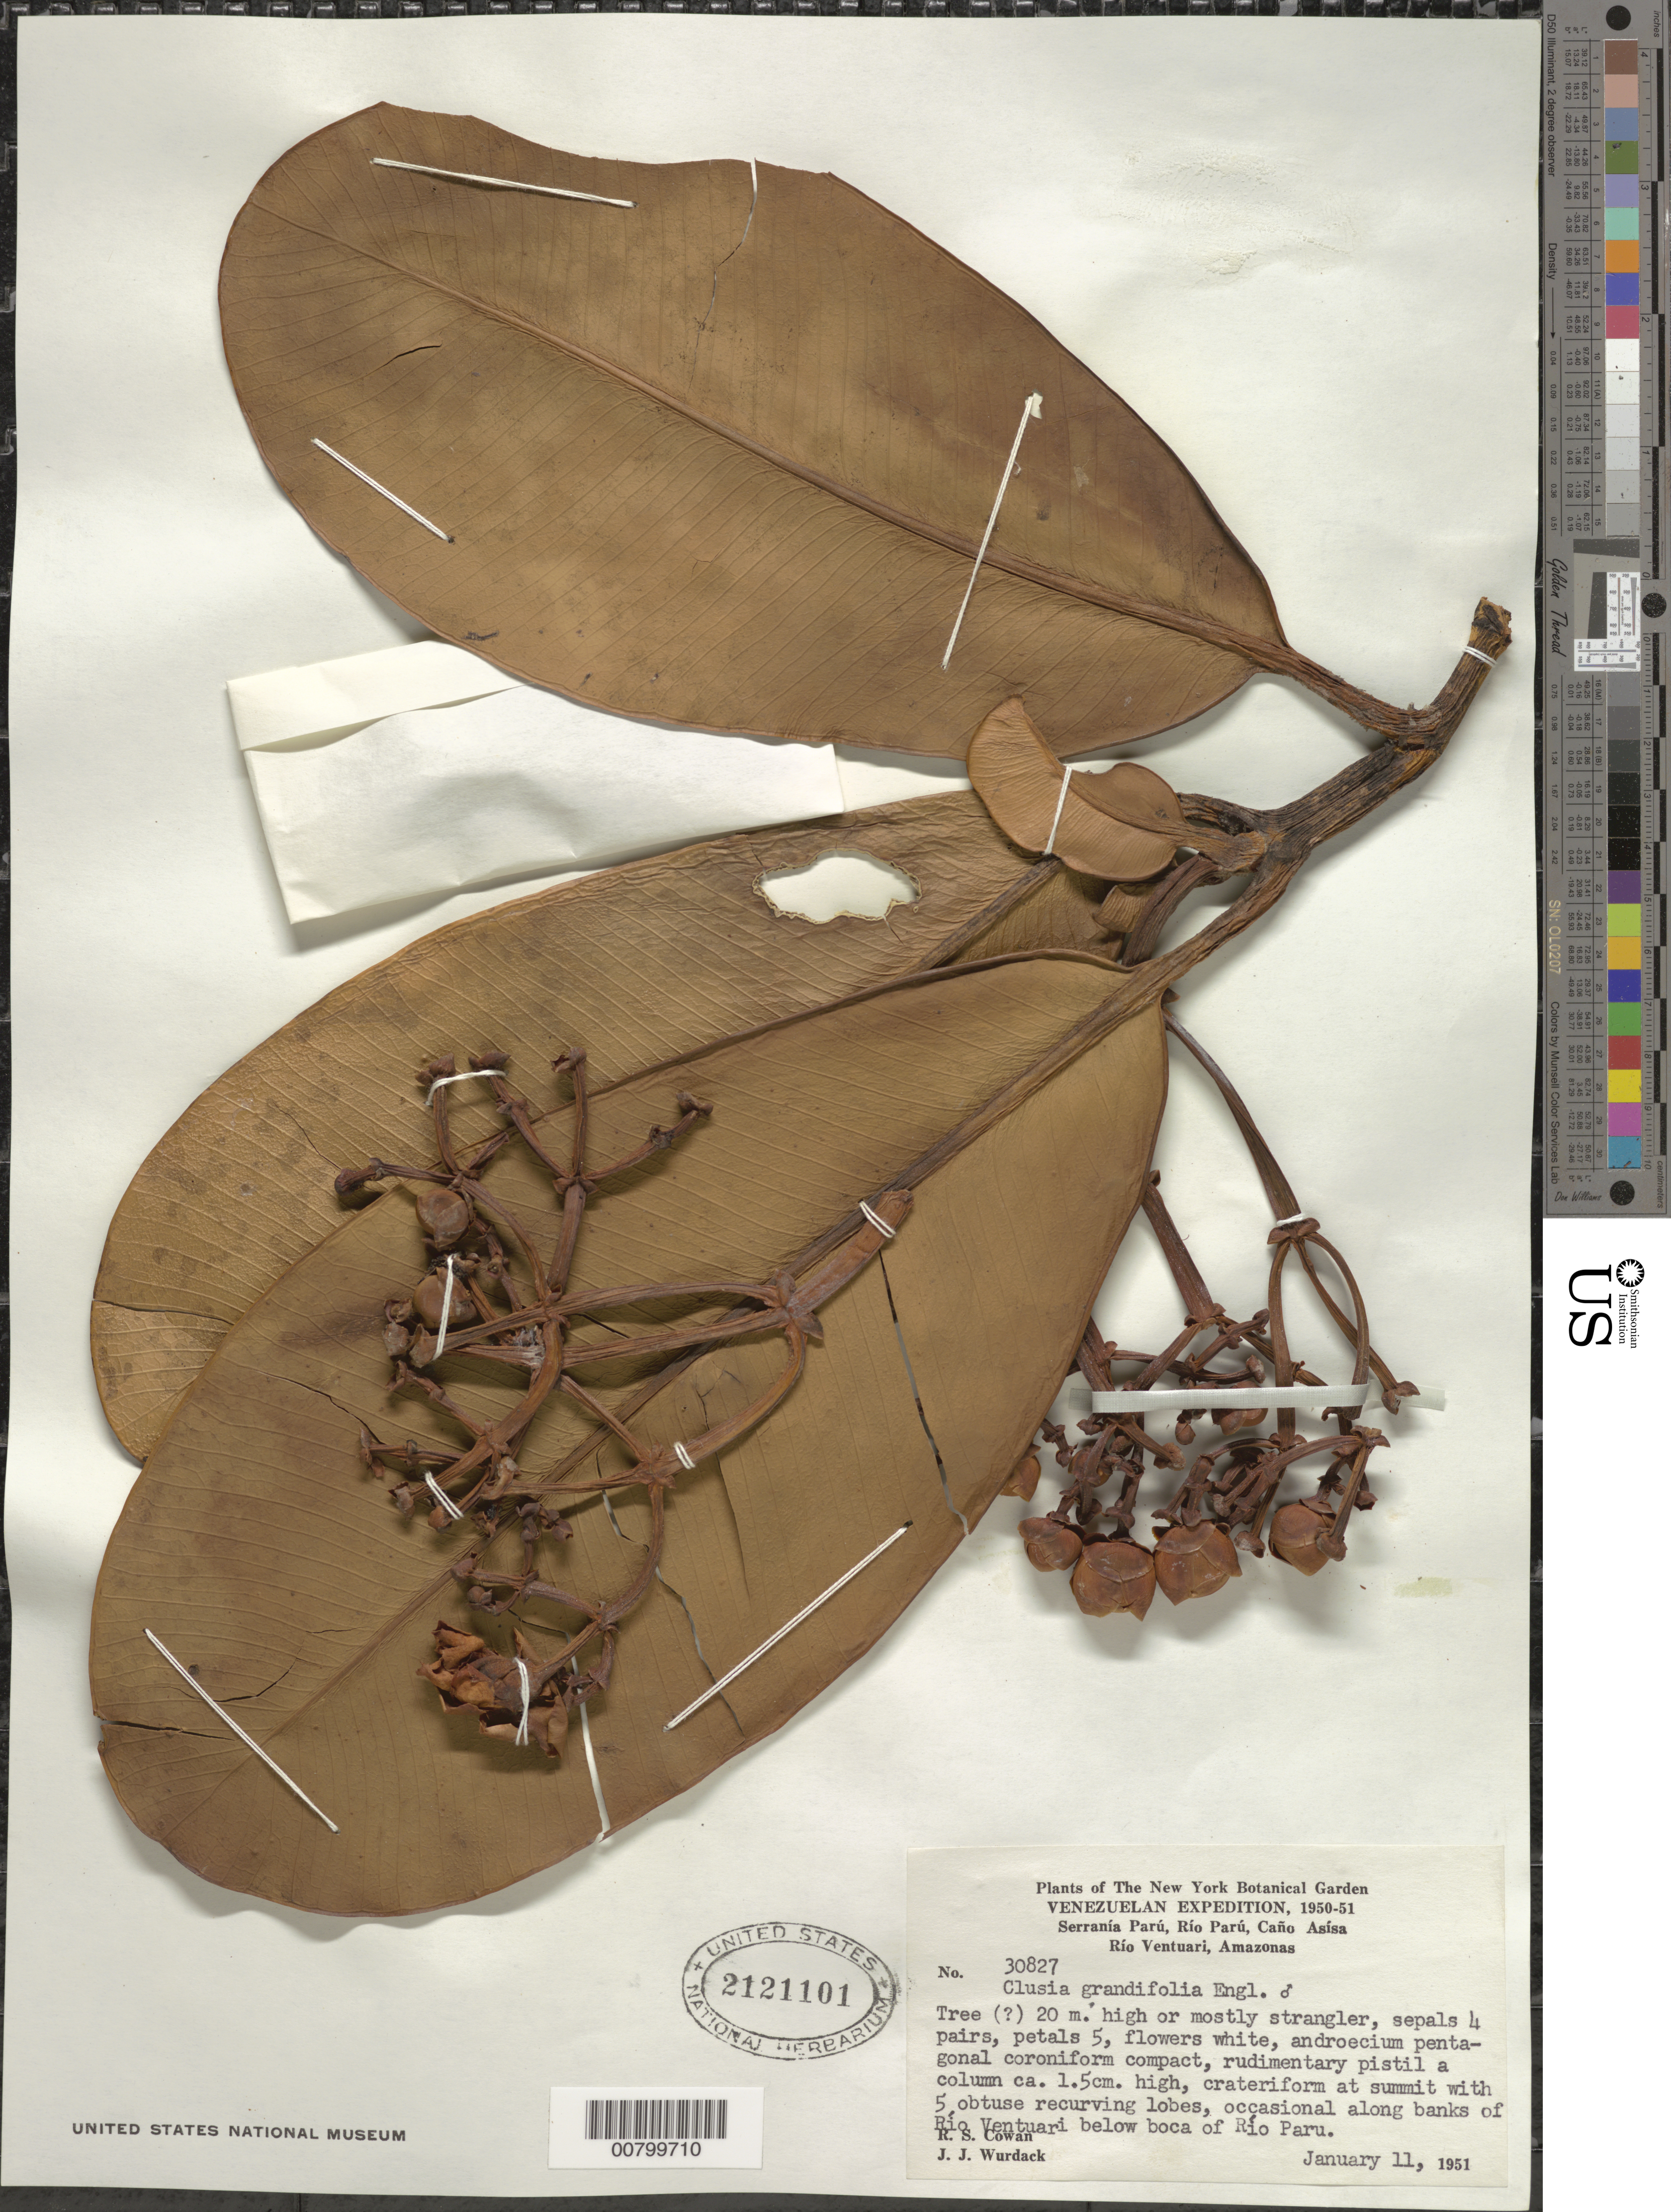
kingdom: Plantae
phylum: Tracheophyta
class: Magnoliopsida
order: Malpighiales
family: Clusiaceae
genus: Clusia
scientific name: Clusia grandifolia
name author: Engl.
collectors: R. S. Cowan & J. J. Wurdack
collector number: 30827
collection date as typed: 11-Jan-51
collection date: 1951-01-11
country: Venezuela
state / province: Amazonas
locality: Río Ventuari, below boca of Rìo Paru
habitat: Along river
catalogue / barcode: US 2121101